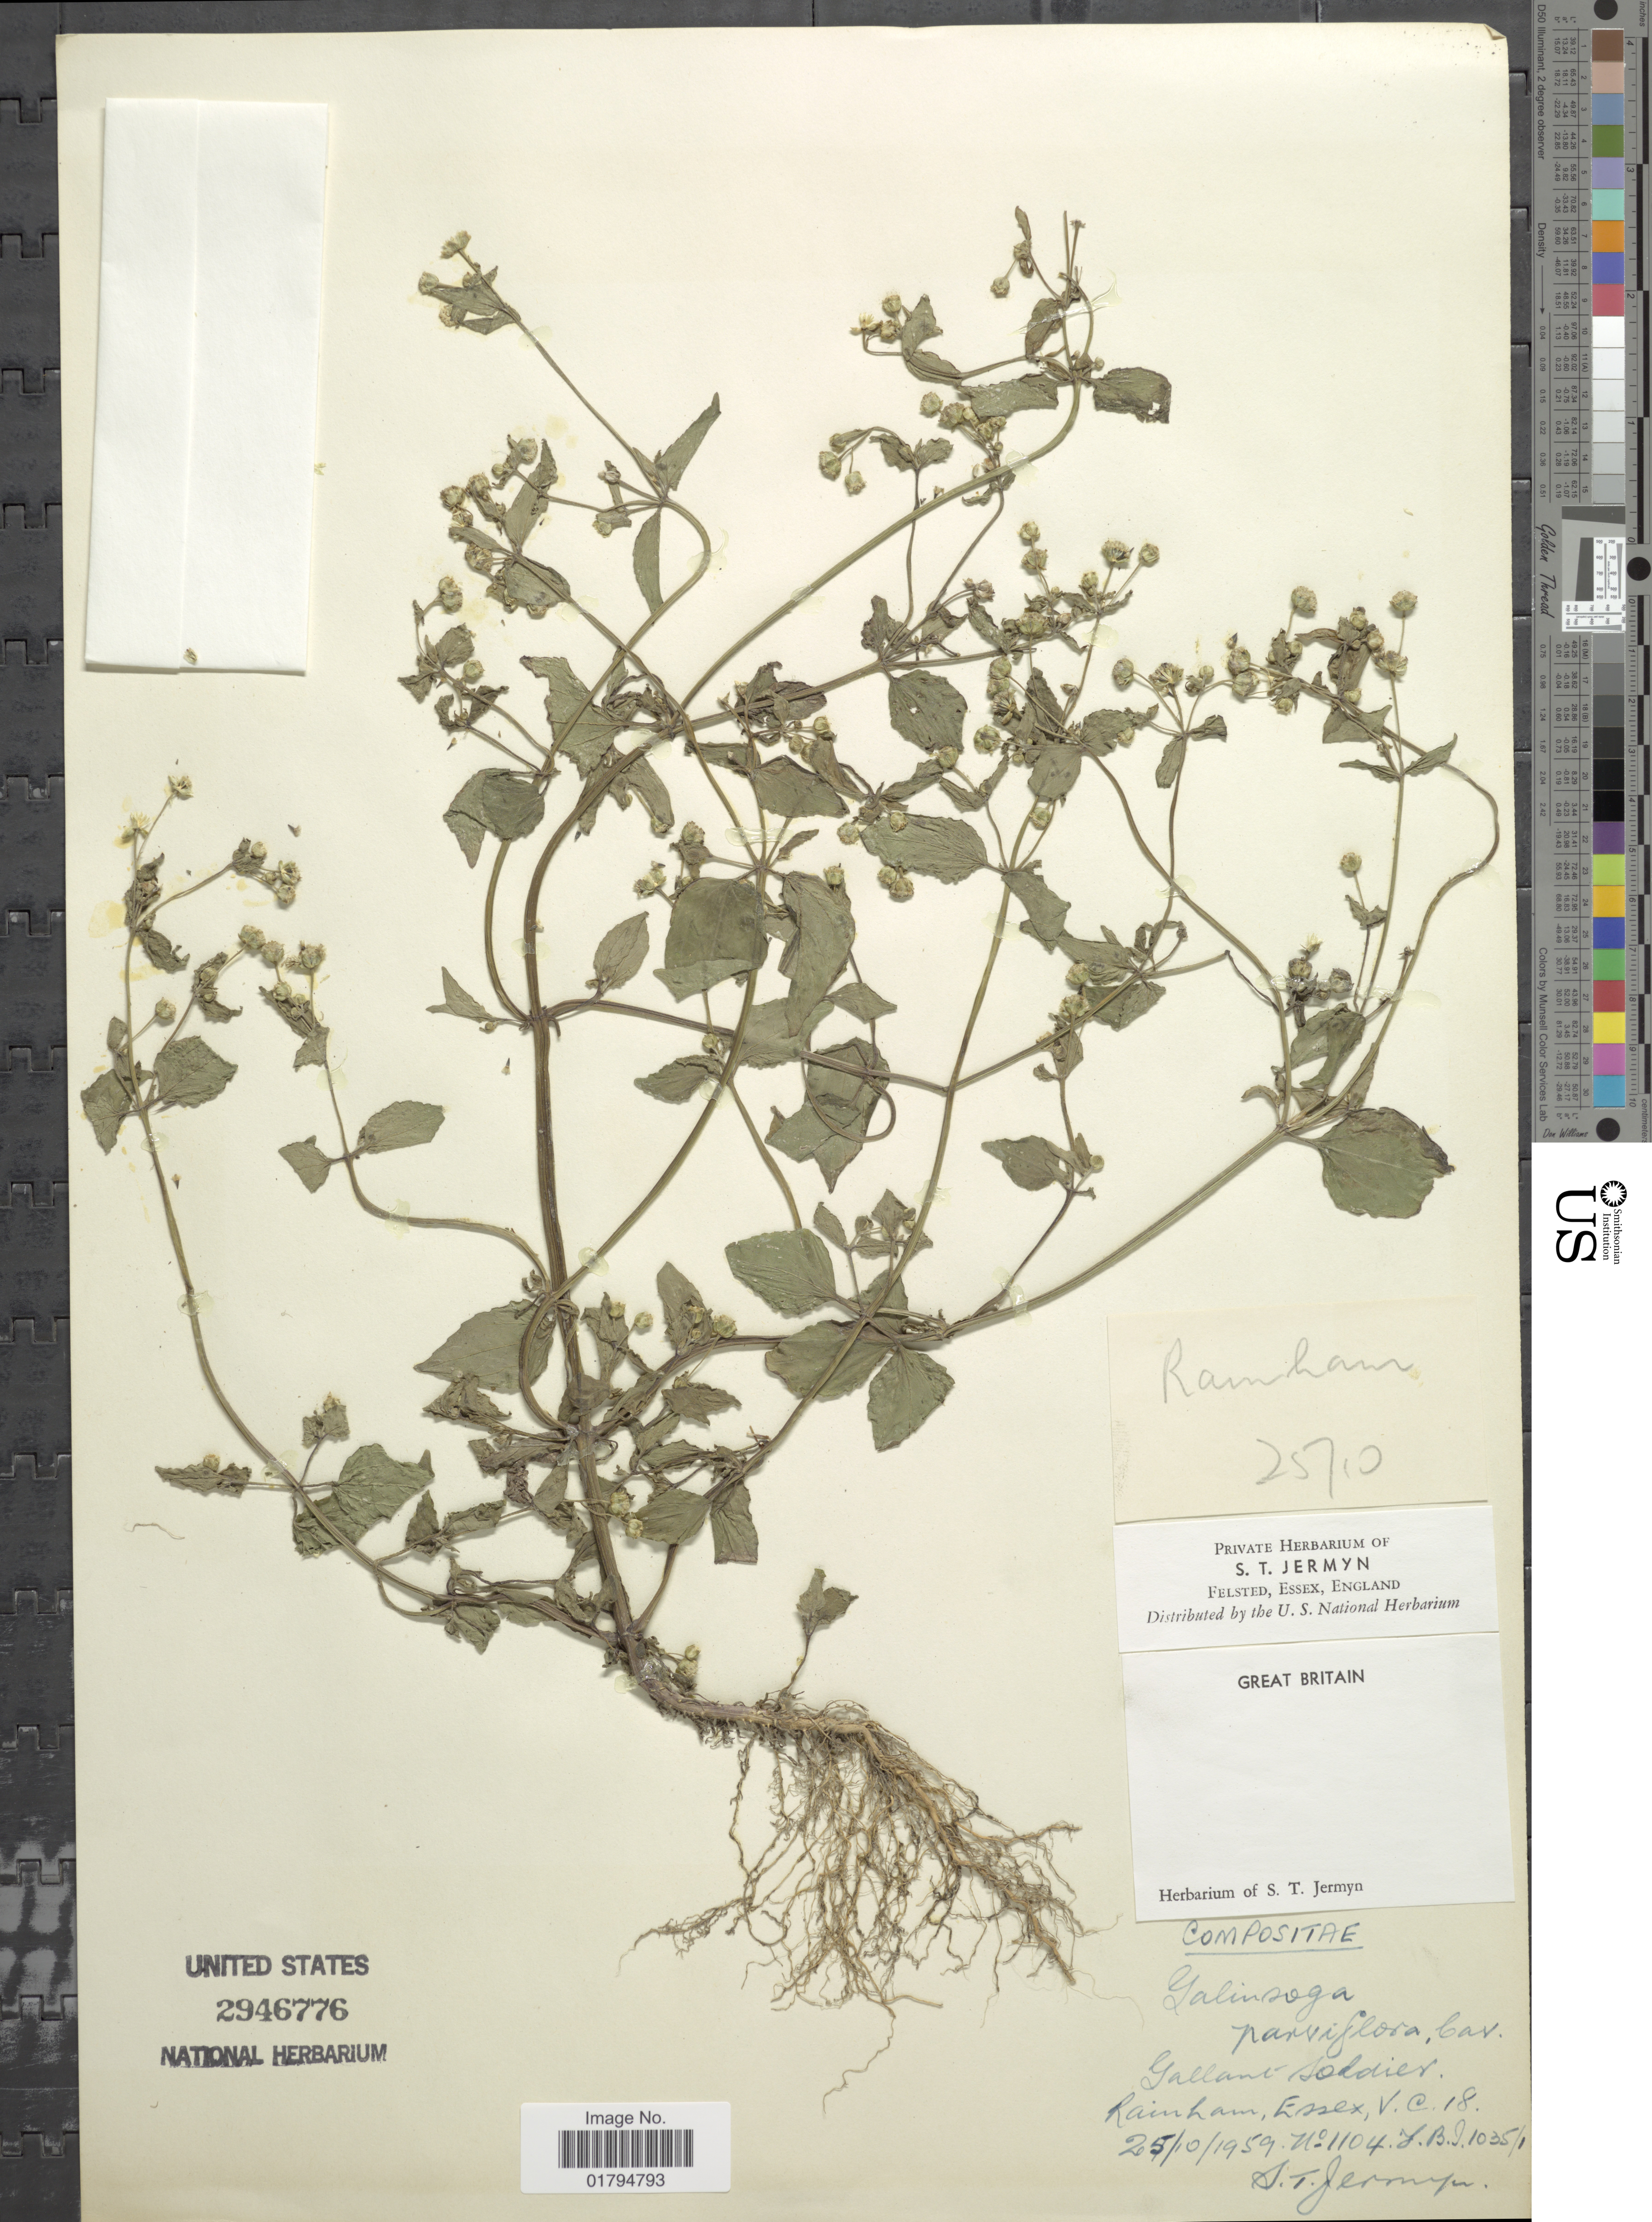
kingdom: Plantae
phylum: Tracheophyta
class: Magnoliopsida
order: Asterales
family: Asteraceae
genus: Galinsoga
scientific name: Galinsoga parviflora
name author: Cav.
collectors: S. Jermyn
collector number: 1104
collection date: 1959-10-25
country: United Kingdom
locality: Galliant soldier, Rainham Essex Great Britain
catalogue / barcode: US 2946776